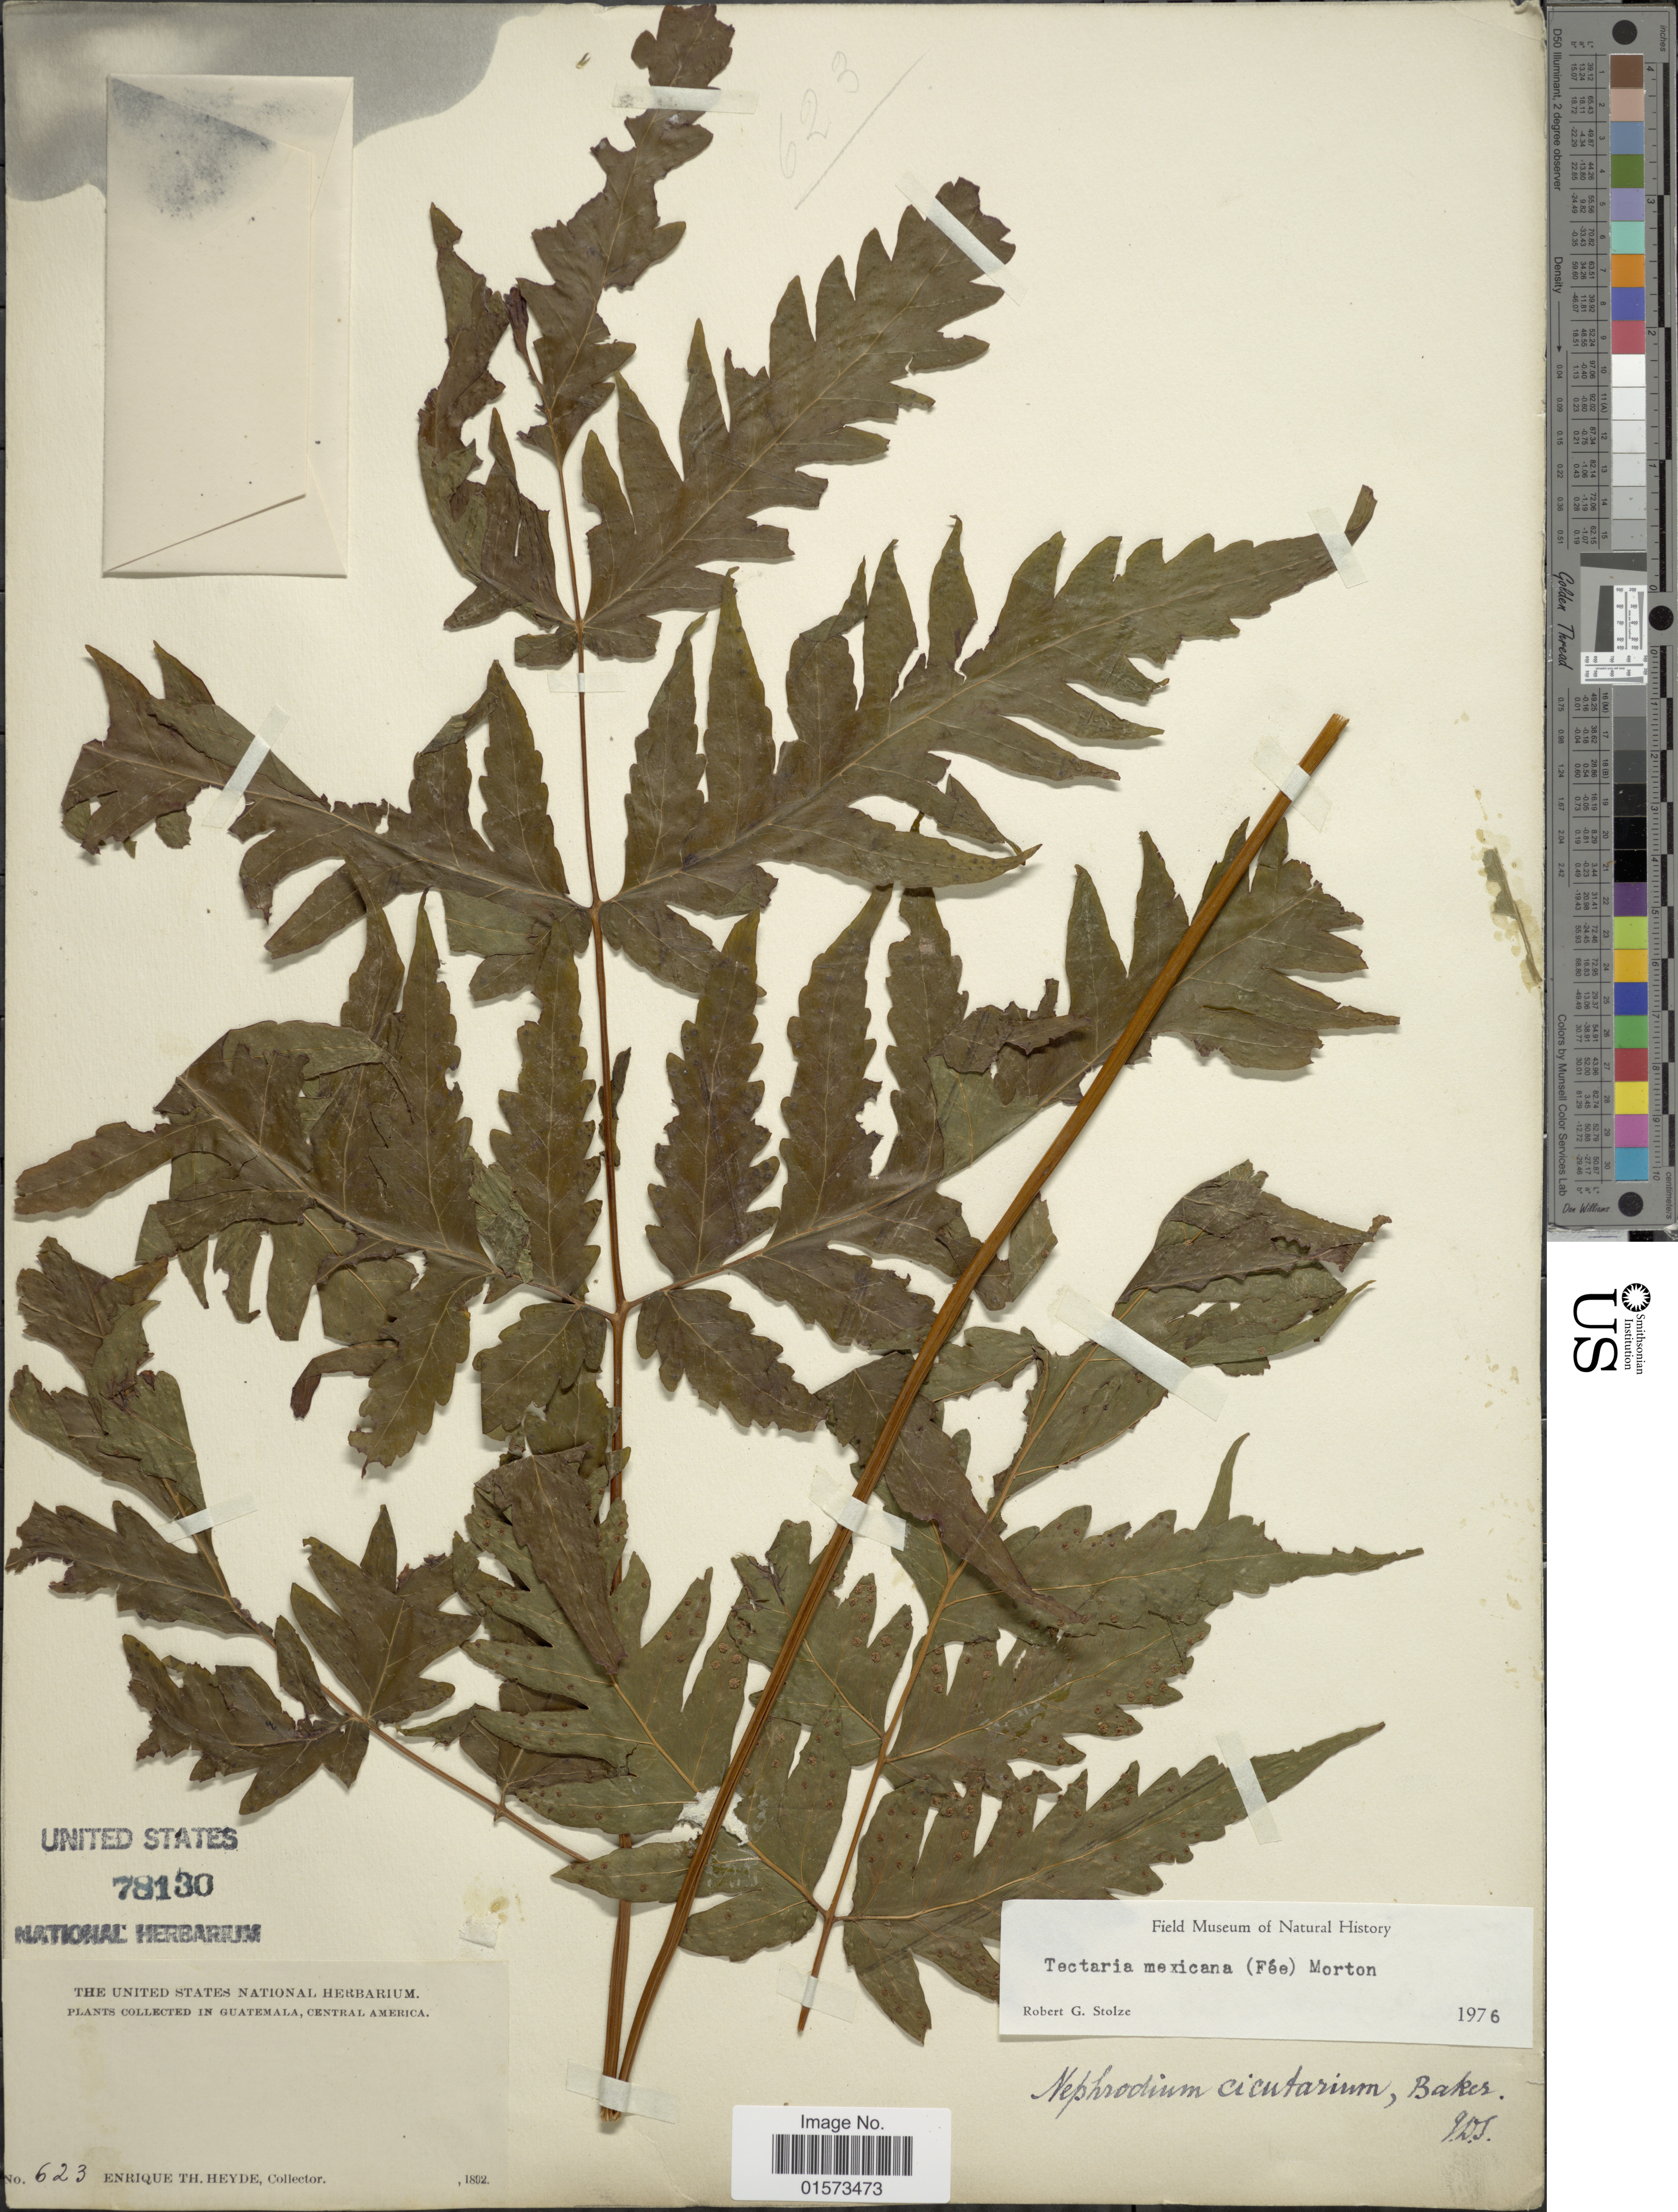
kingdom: Plantae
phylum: Tracheophyta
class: Polypodiopsida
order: Polypodiales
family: Tectariaceae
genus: Tectaria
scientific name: Tectaria mexicana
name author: (Fée) C.V. Morton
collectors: E. T. Heyde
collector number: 623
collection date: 1892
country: Guatemala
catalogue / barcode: US 78130